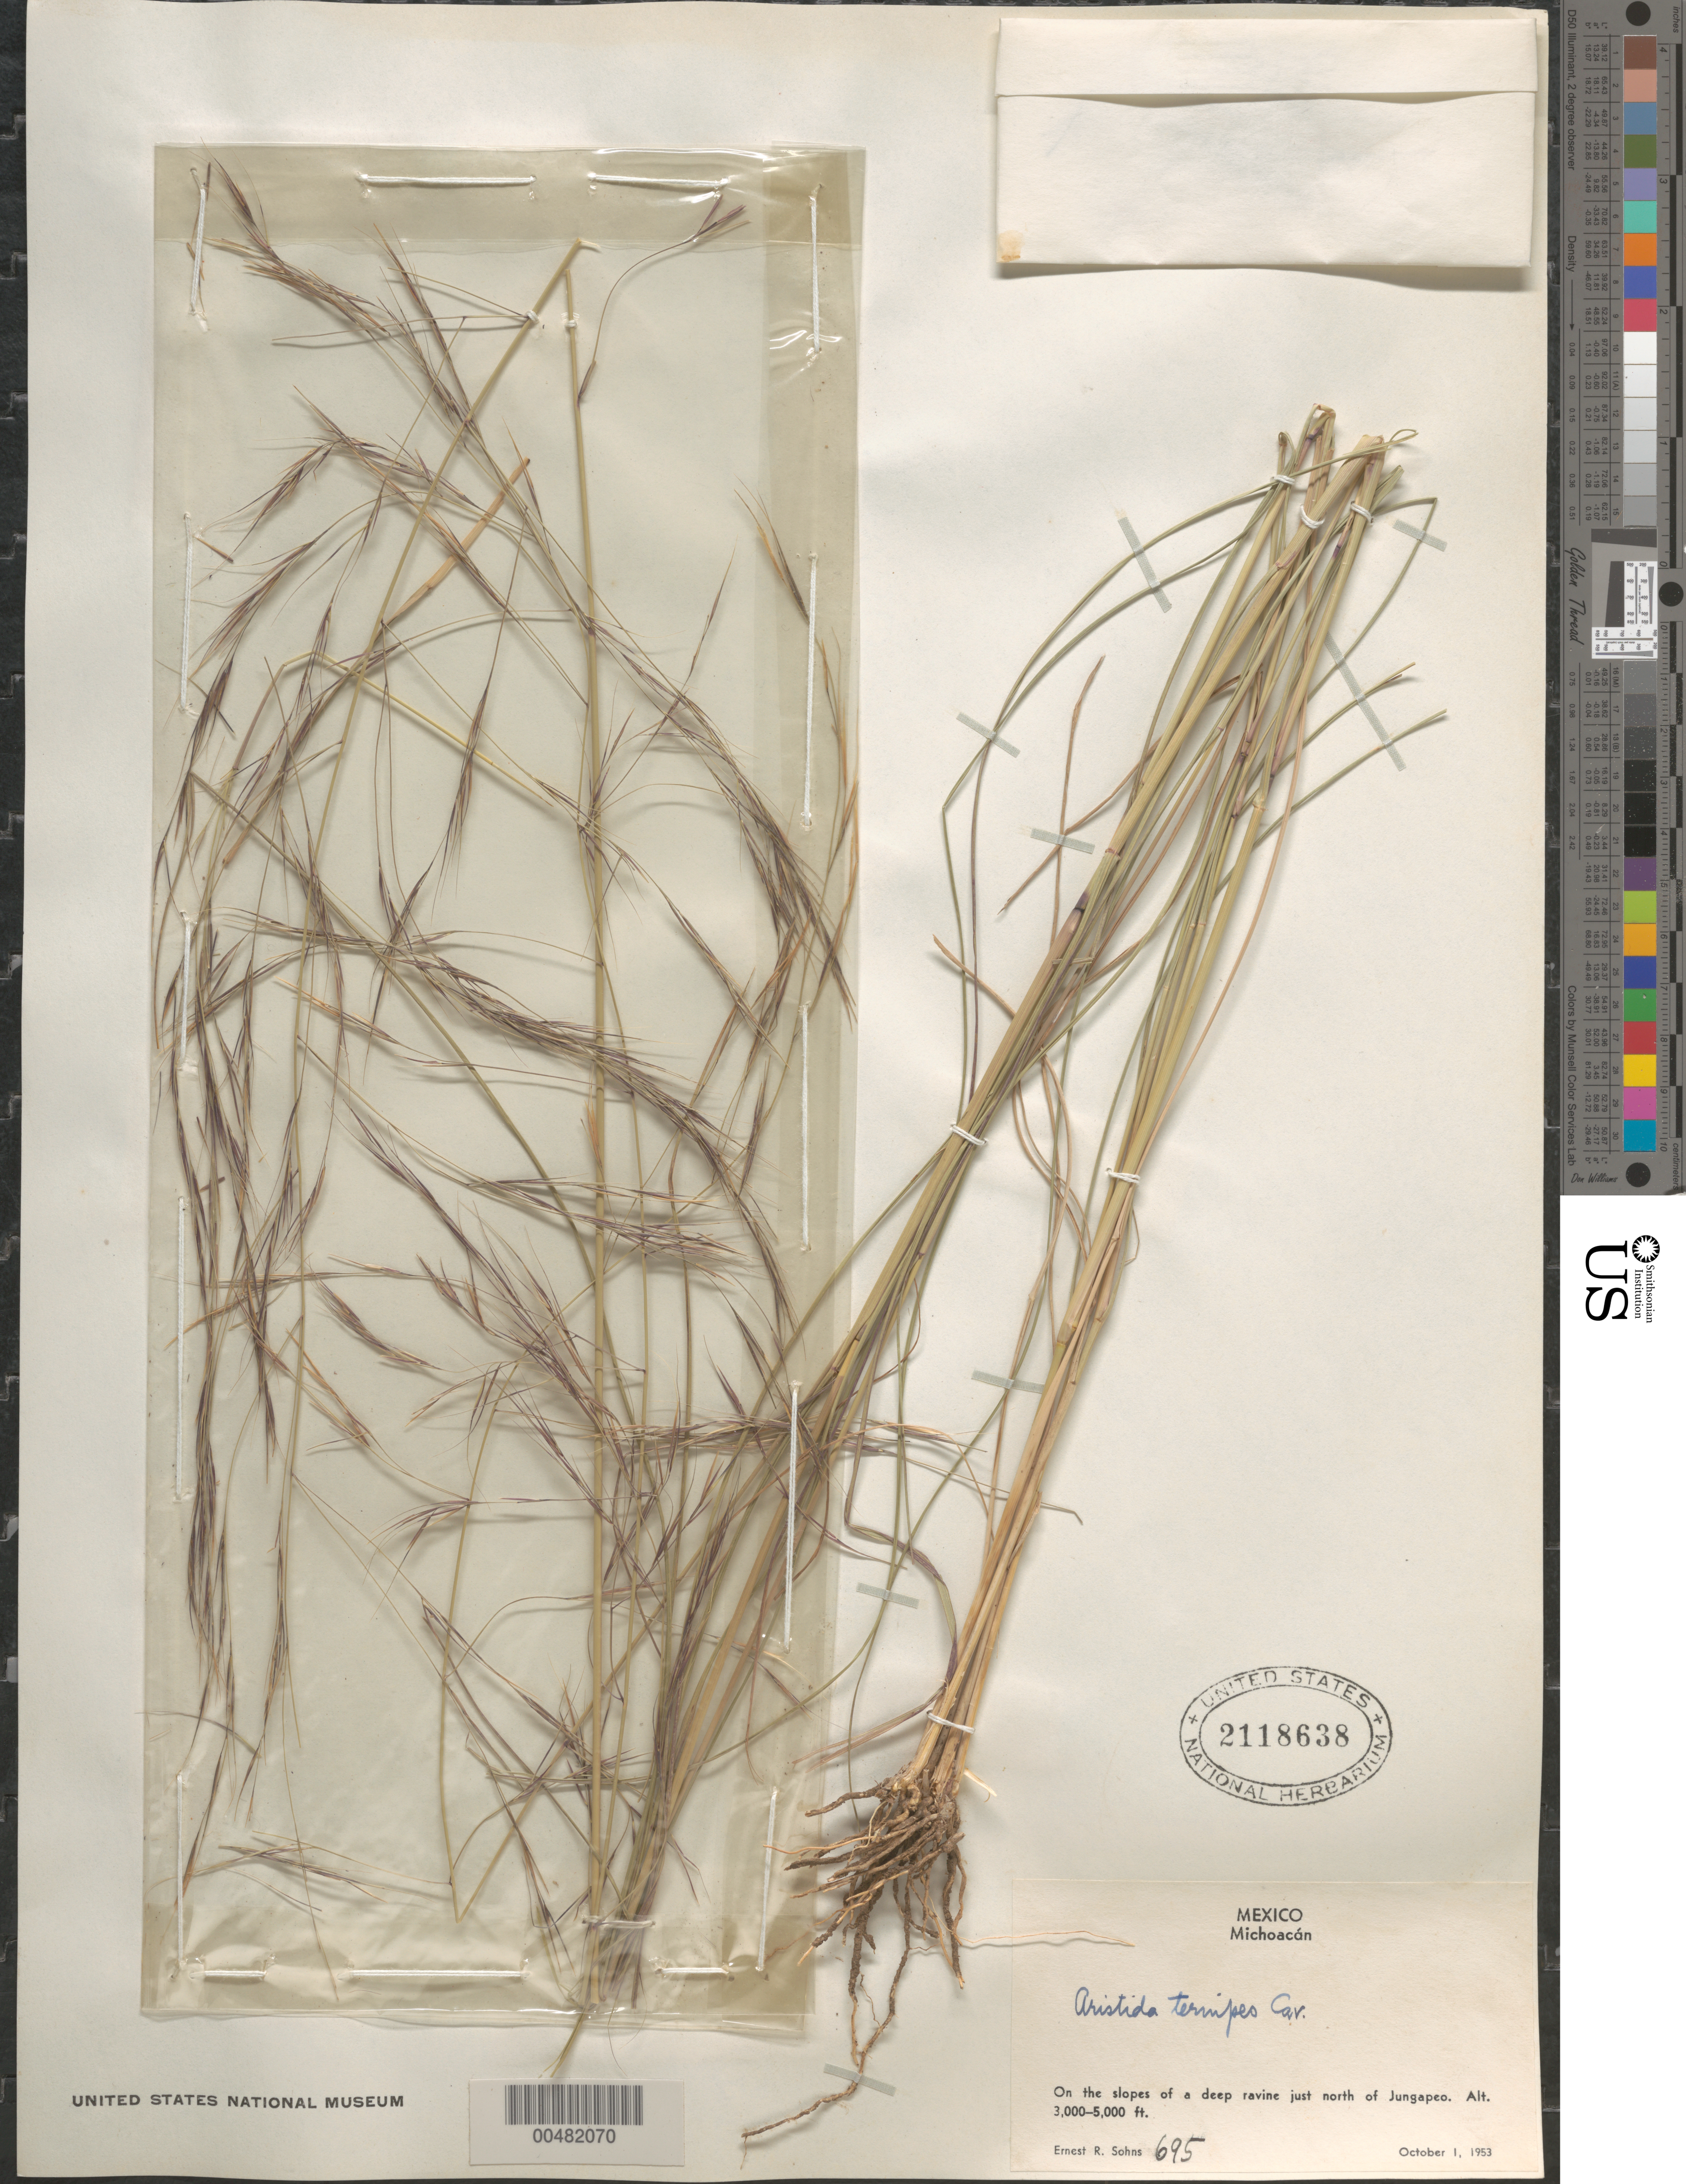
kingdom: Plantae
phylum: Tracheophyta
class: Liliopsida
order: Poales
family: Poaceae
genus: Aristida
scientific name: Aristida ternipes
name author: Cav.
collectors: E. R. Sohns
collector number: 695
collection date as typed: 1 Oct 1953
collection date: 1953-10-01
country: Mexico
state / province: Michoacán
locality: Just N of Jungapeo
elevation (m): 914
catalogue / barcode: US 2118638